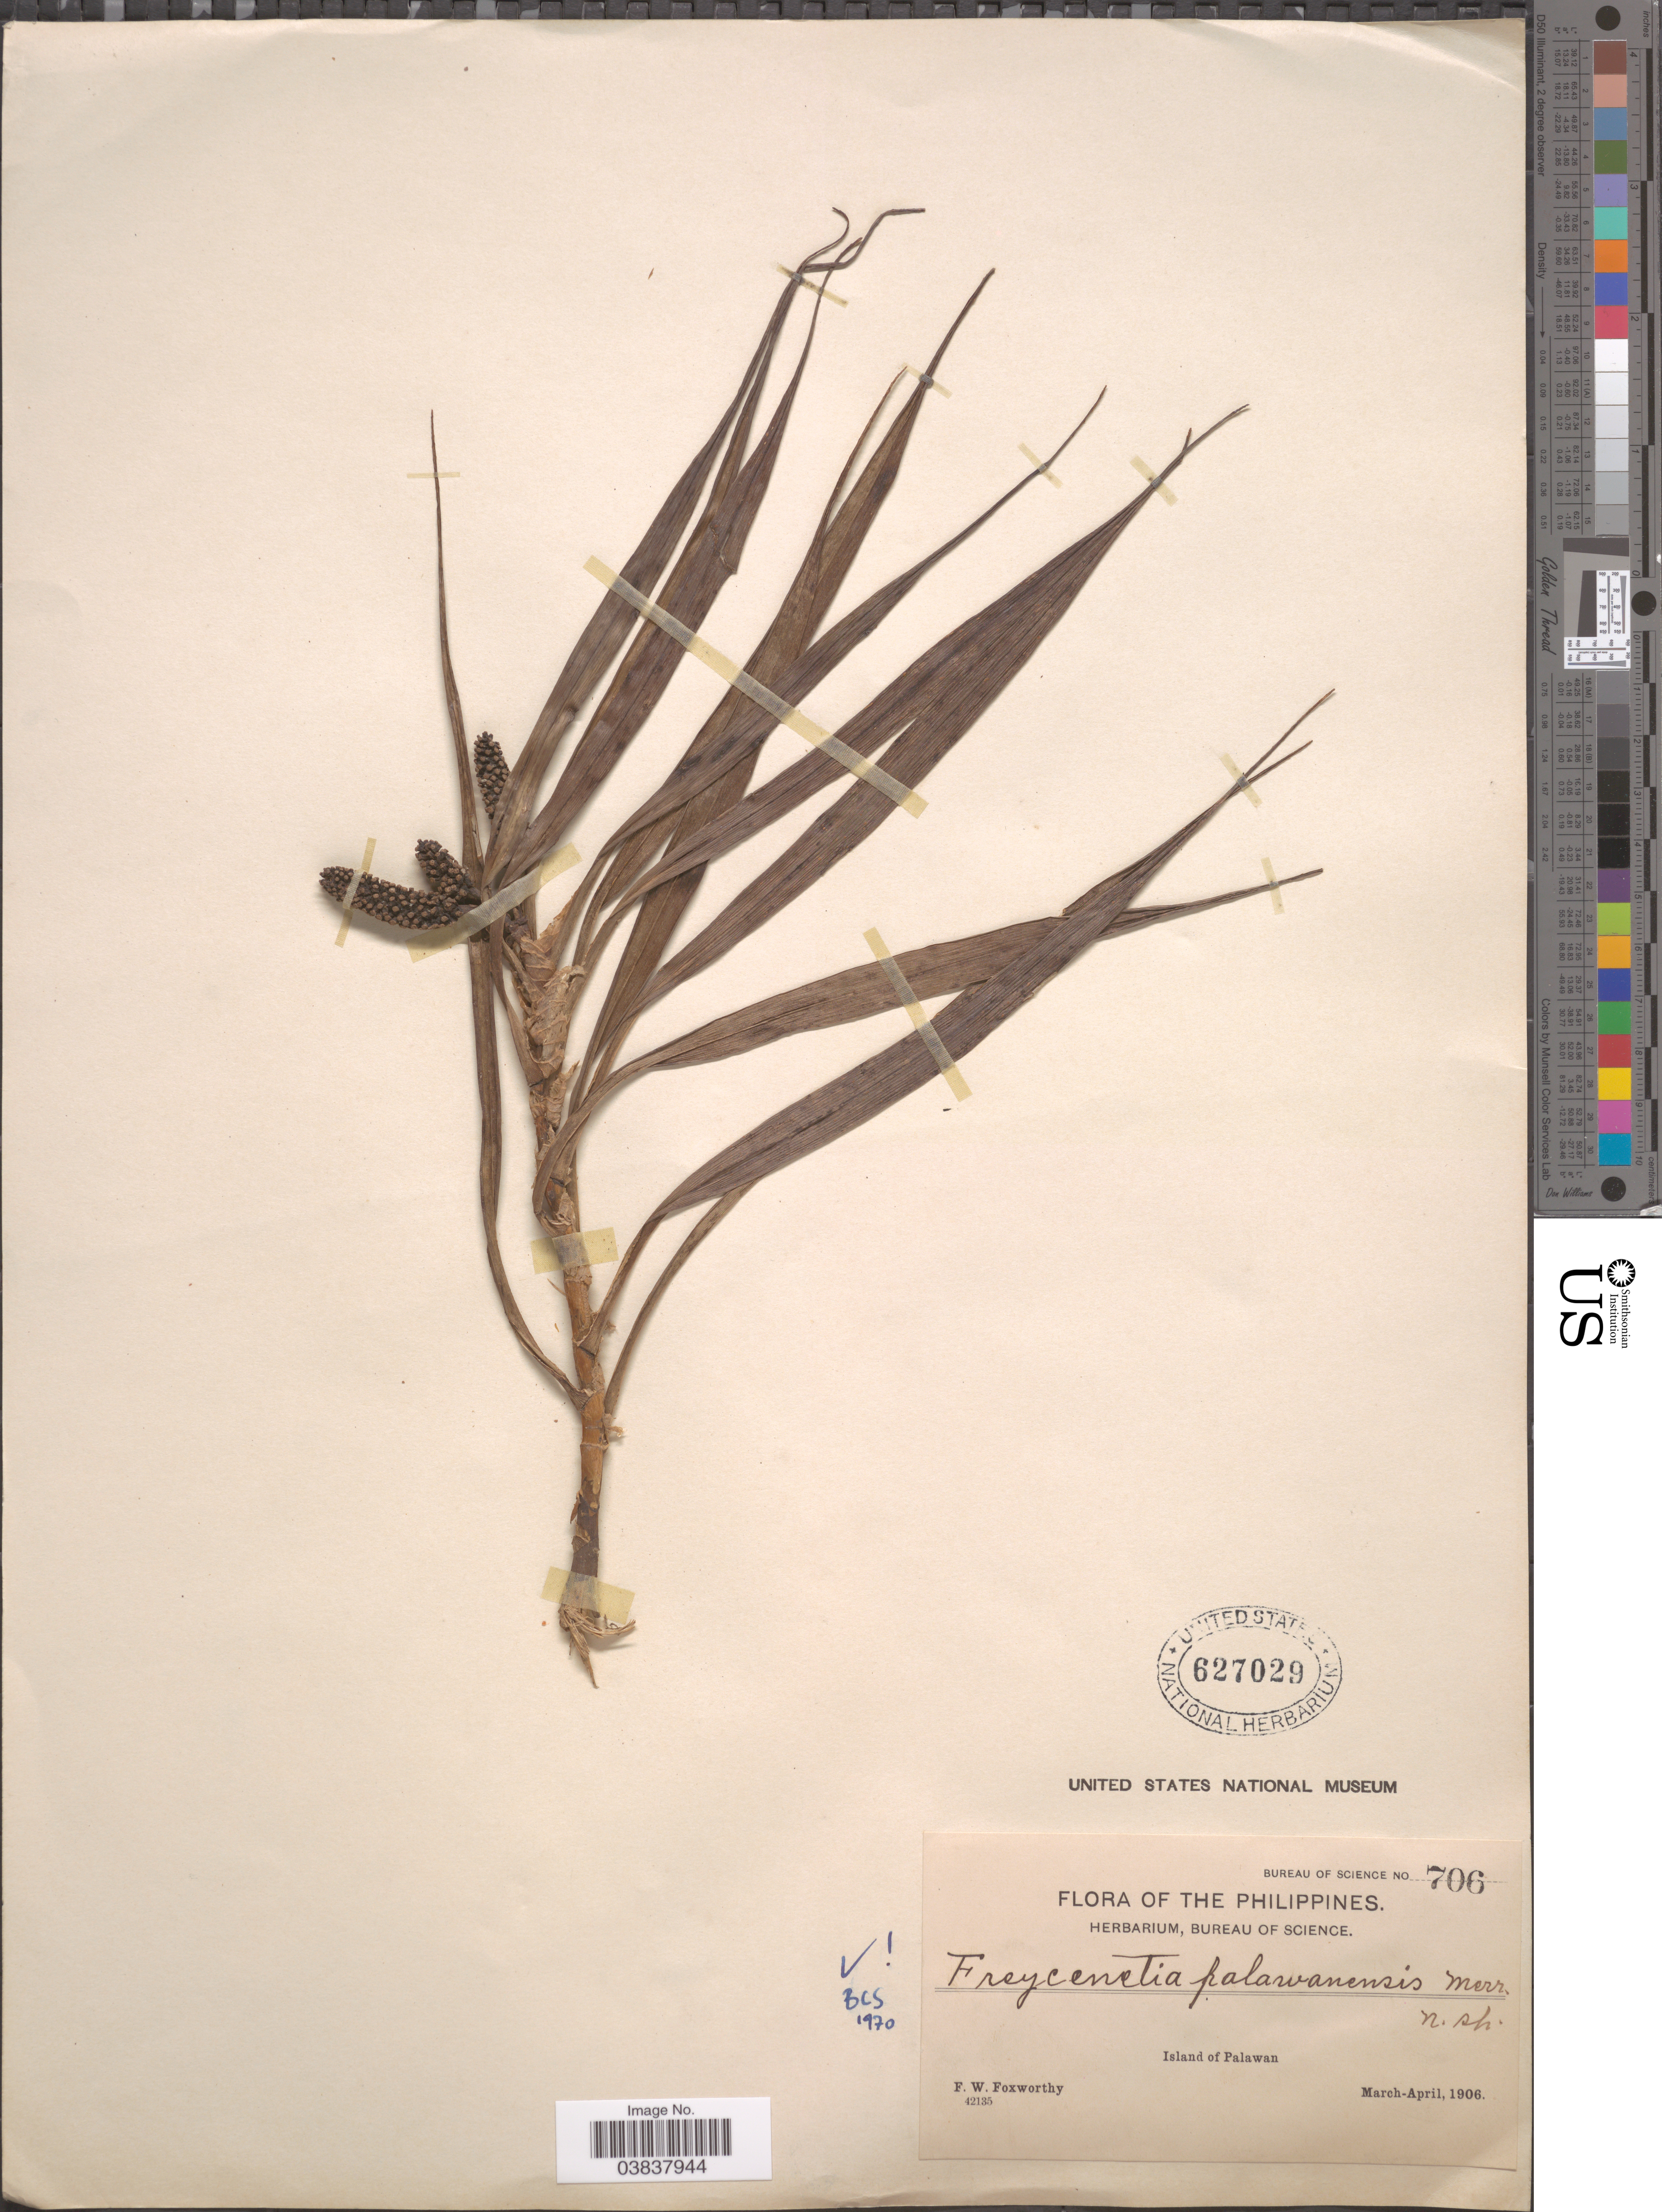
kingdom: Plantae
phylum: Tracheophyta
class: Liliopsida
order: Pandanales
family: Pandanaceae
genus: Freycinetia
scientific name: Freycinetia palawanensis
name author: Merr. ex Elmer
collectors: F. W. Foxworthy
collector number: Bureau of Science 706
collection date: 1906-03/1906-04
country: Philippines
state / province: Mimaropa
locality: Island of Palawan.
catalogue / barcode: US 627029